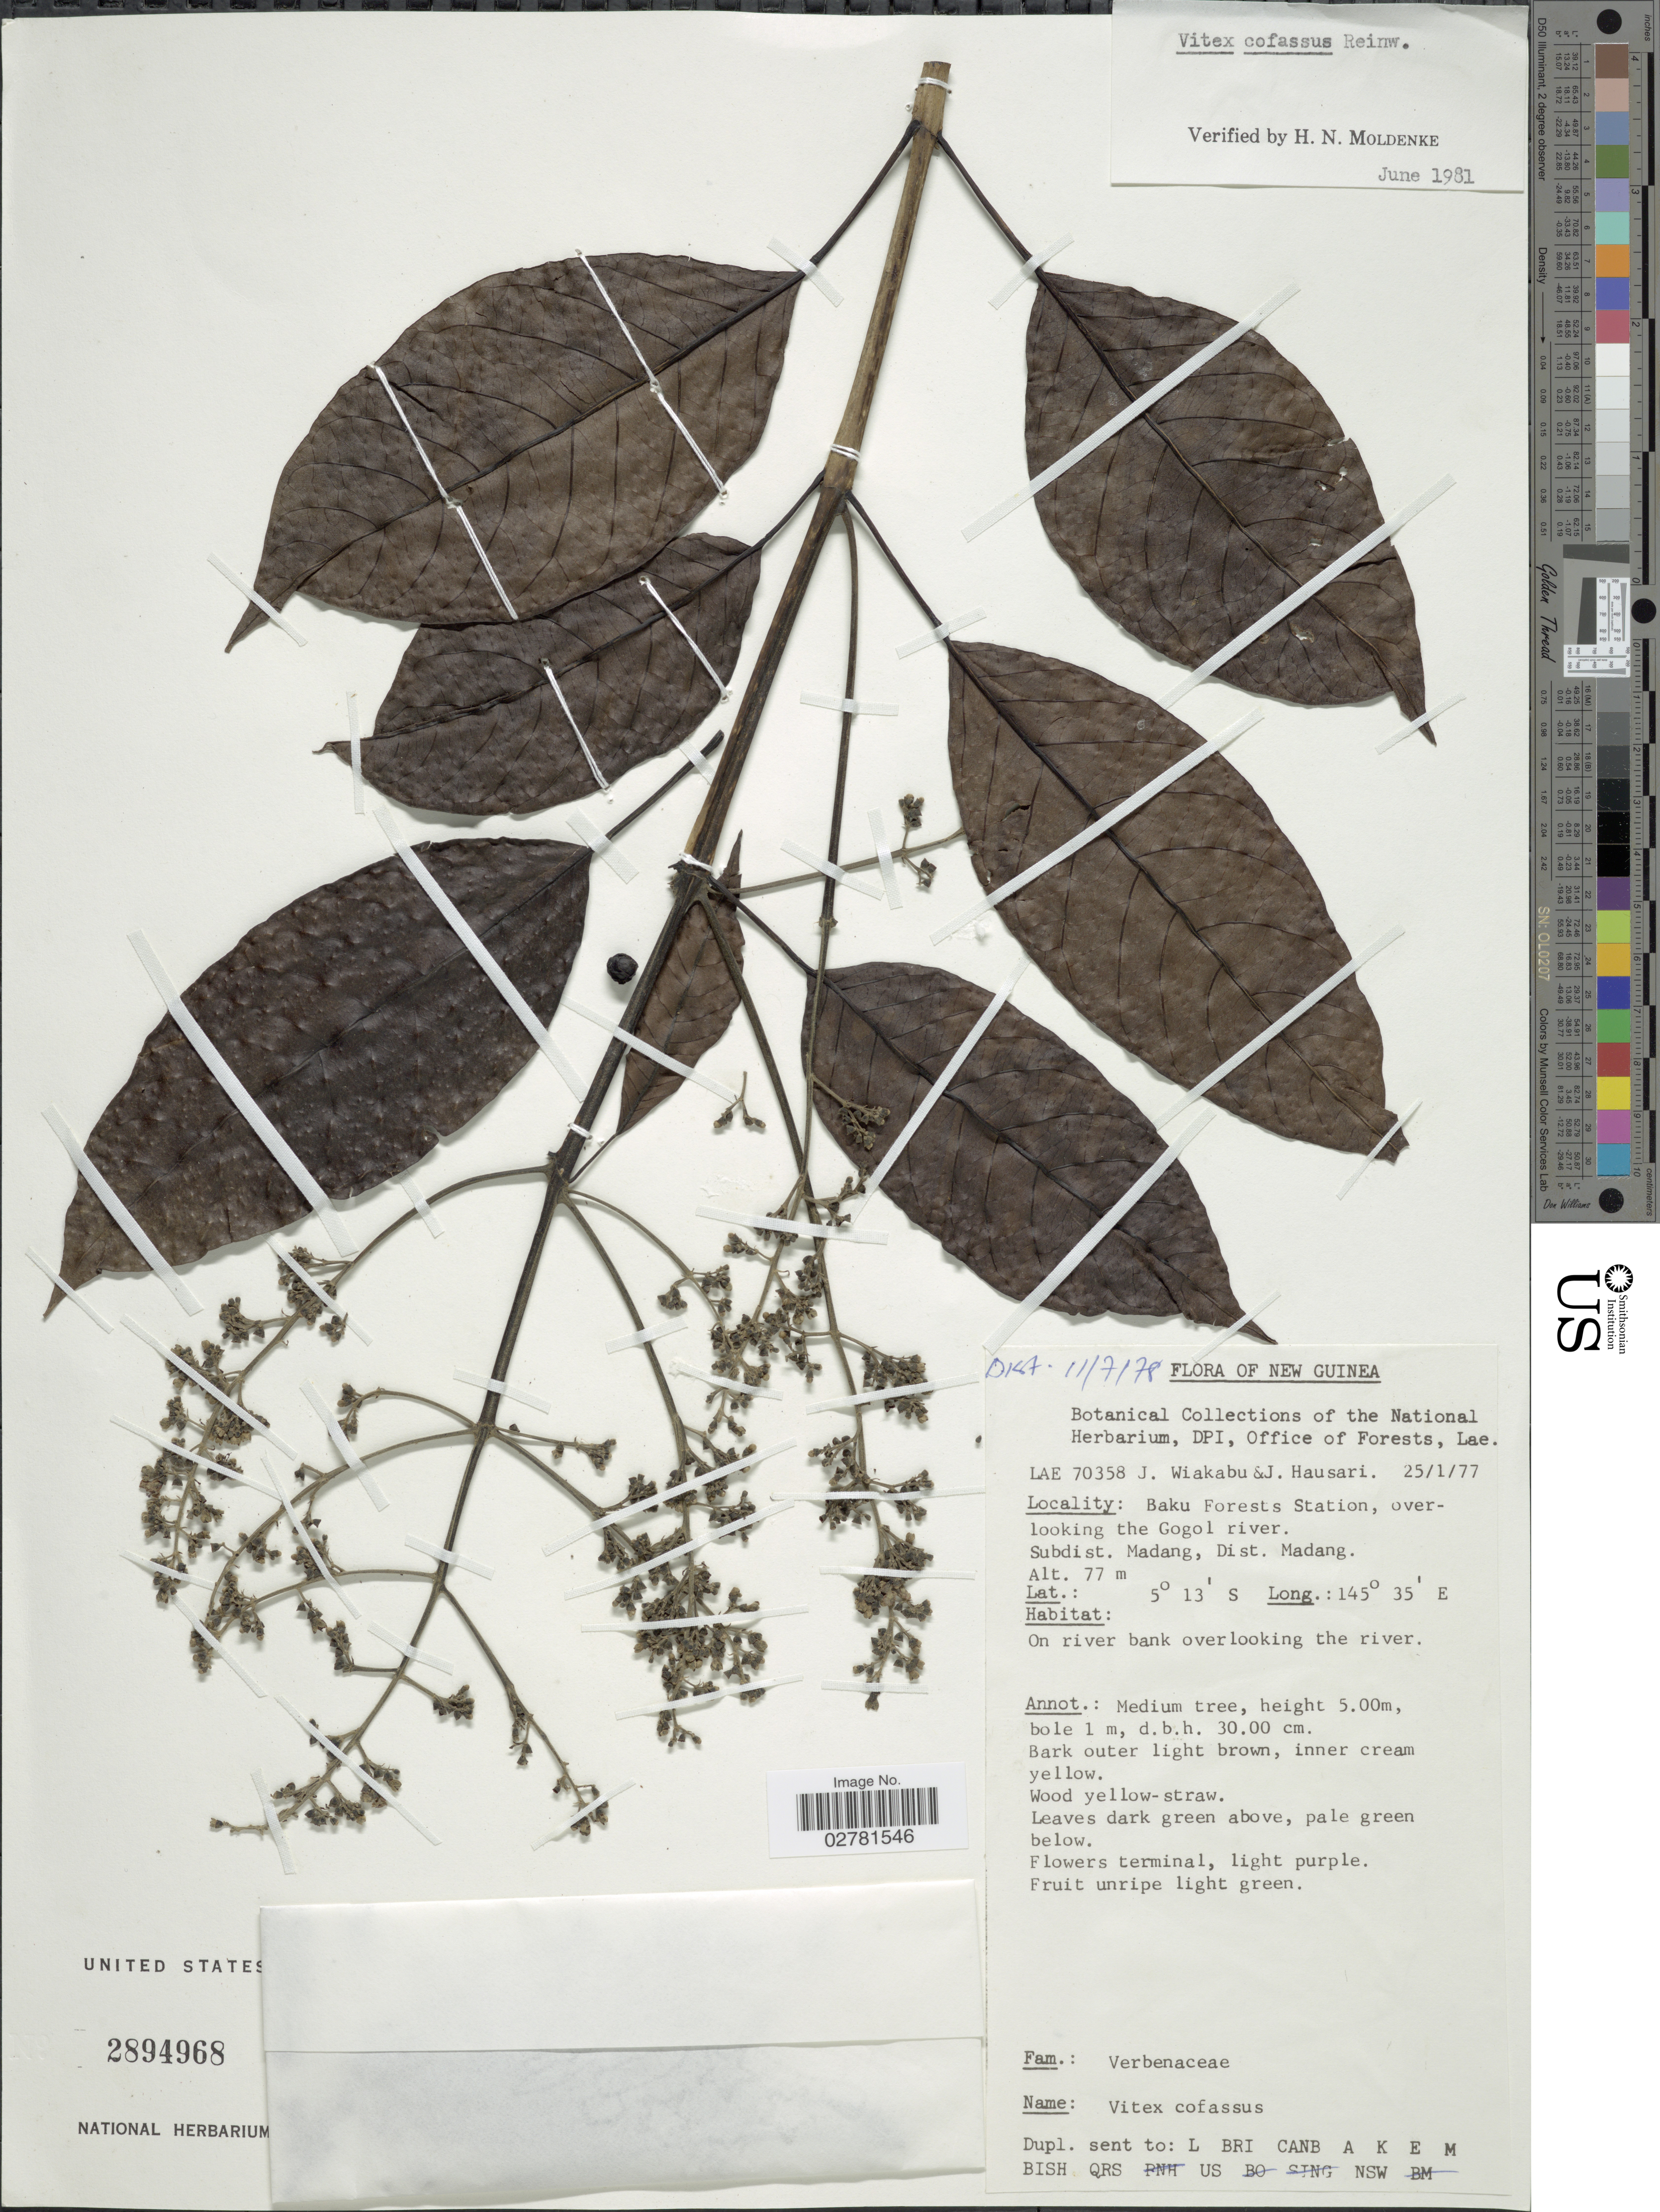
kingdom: Plantae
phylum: Tracheophyta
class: Magnoliopsida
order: Lamiales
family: Lamiaceae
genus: Vitex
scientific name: Vitex cofassus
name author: Reinw. ex Blume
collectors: J. Wiakabu & J. Hausari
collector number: LAE70358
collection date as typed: Transcribed d/m/y: 25/1/77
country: Papua New Guinea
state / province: Madang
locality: New Guinea. Baku Forests Station, overlooking the Gogol river. Subdist. Madang, Dist. Madang.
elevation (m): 77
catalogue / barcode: US 2894968